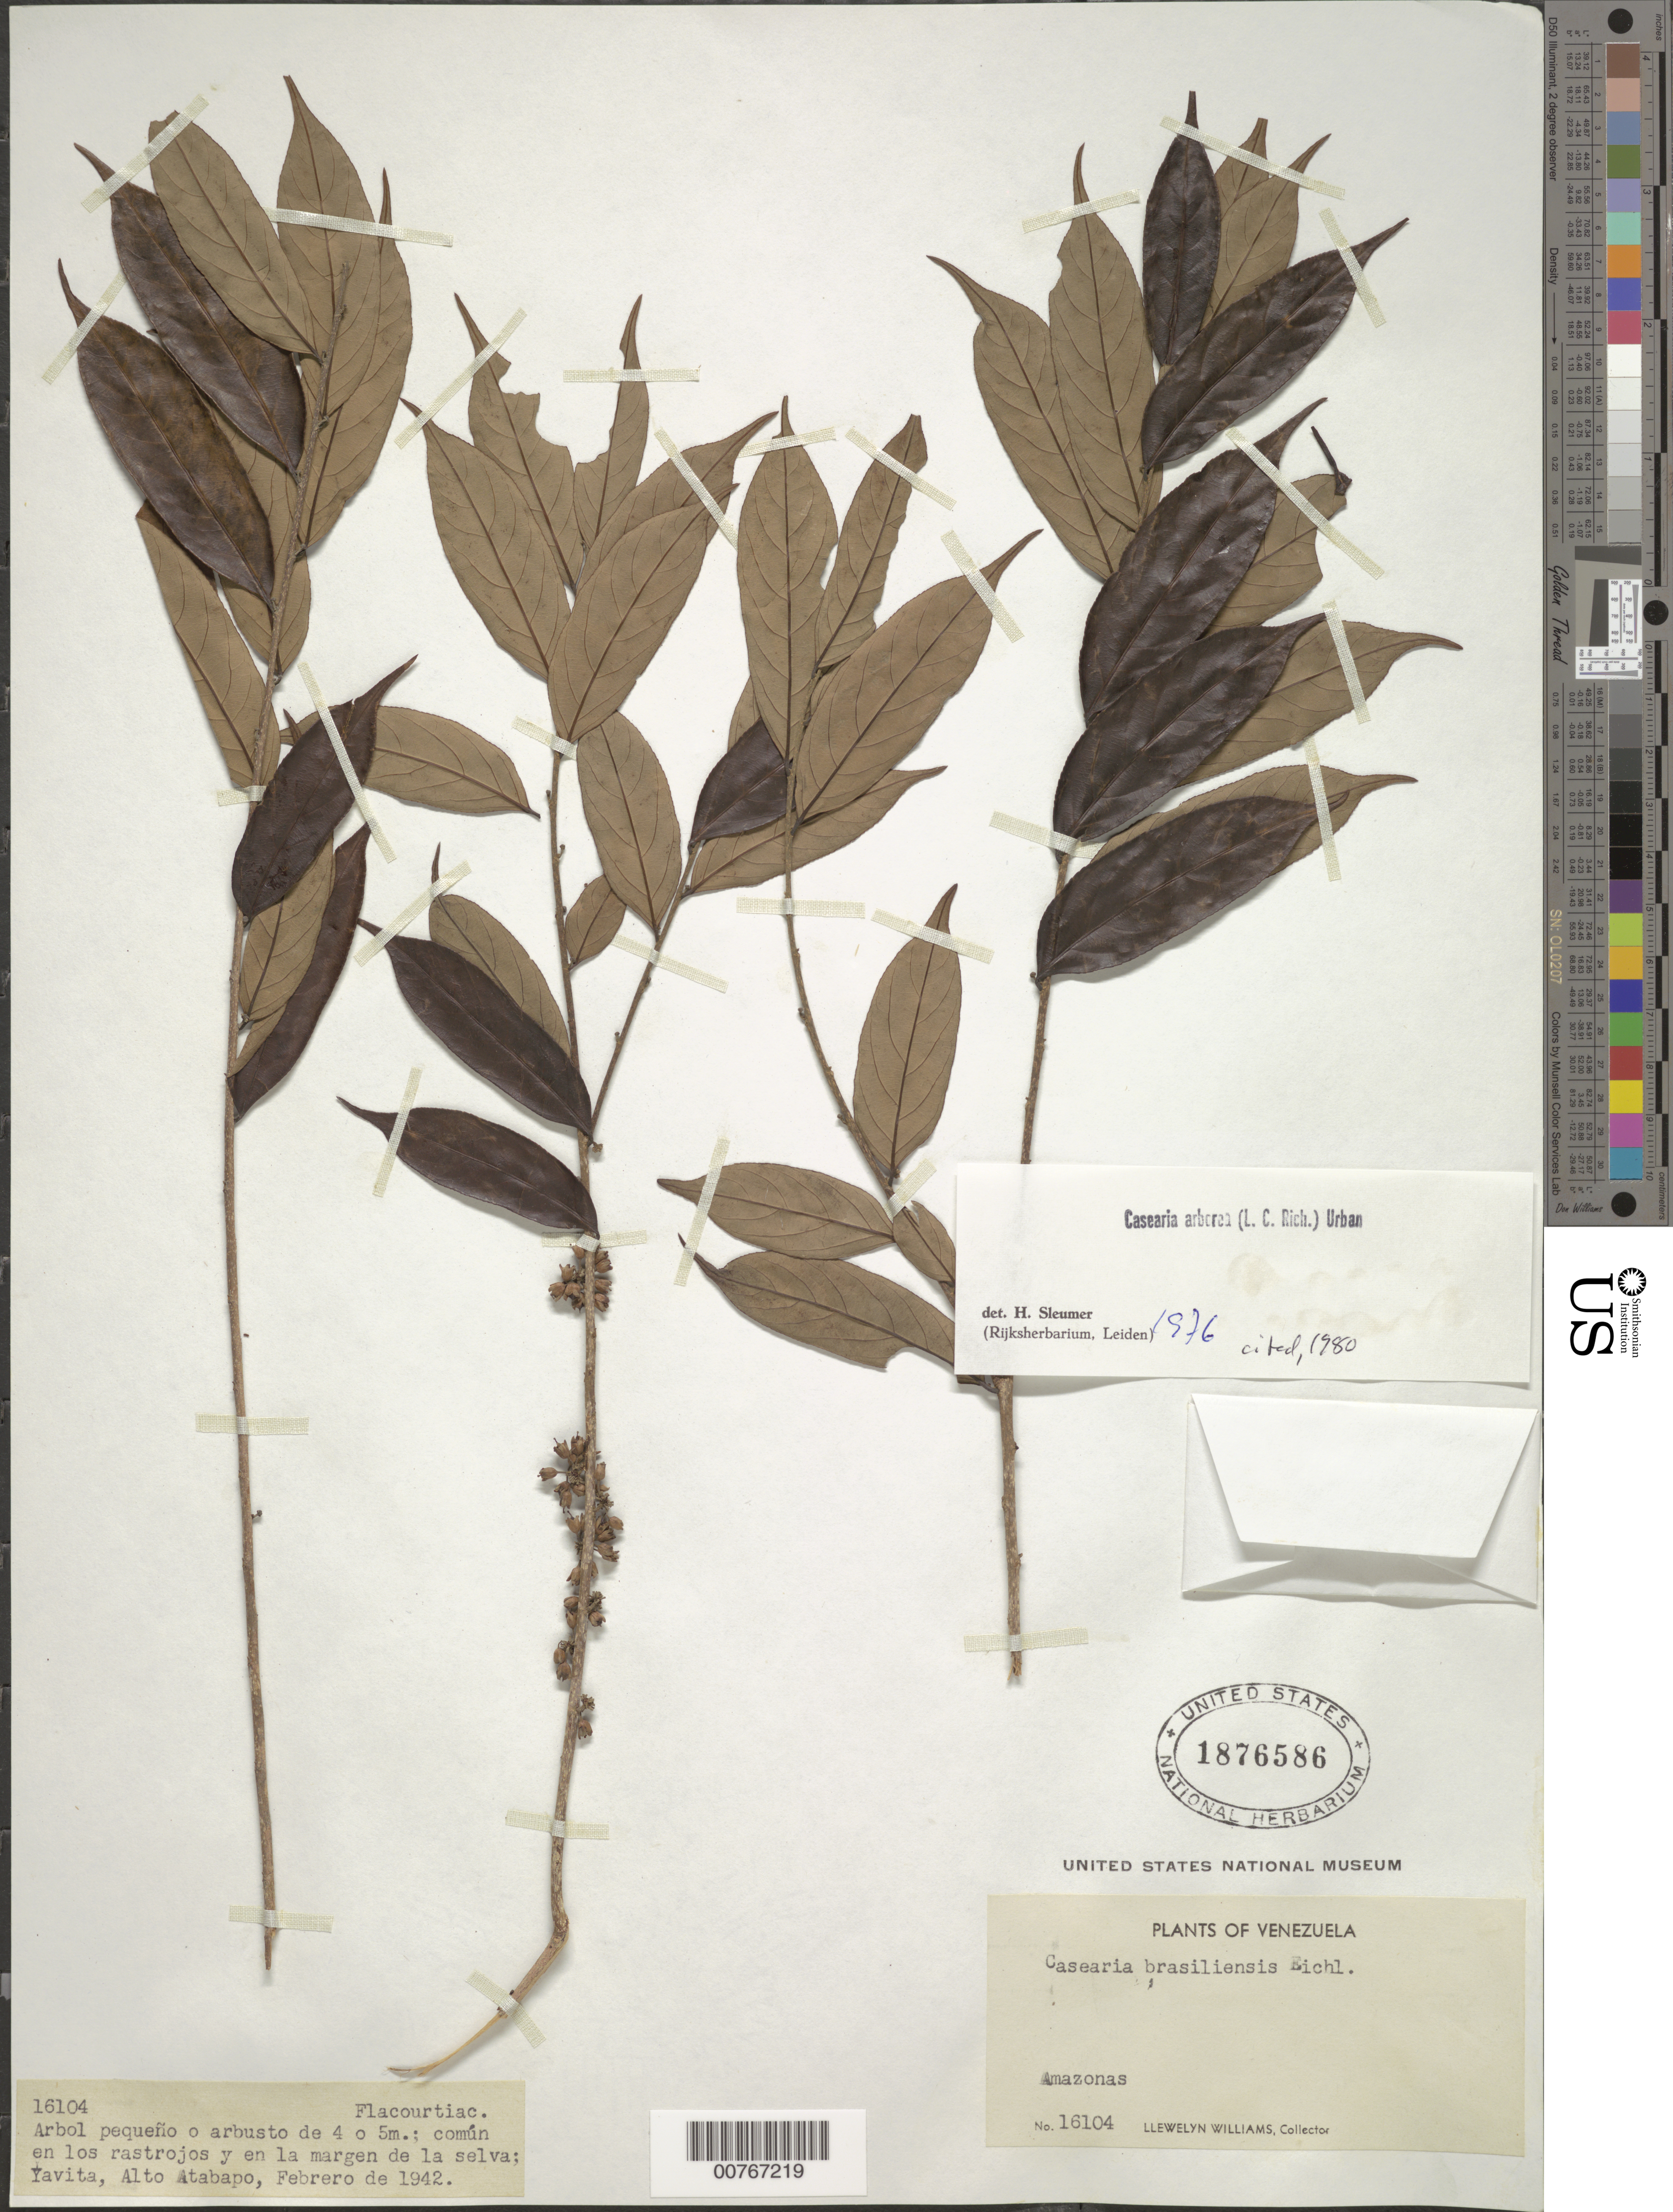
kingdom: Plantae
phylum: Tracheophyta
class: Magnoliopsida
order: Malpighiales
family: Salicaceae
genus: Casearia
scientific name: Casearia arborea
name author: (Rich.) Urb.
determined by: Sleumer, H. O.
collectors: Ll. Williams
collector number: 16104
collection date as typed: Feb-42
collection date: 1942-02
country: Venezuela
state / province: Amazonas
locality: Yavita, Alto Atabapo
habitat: Rastrojos y en la margen de la selva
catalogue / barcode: US 1876586